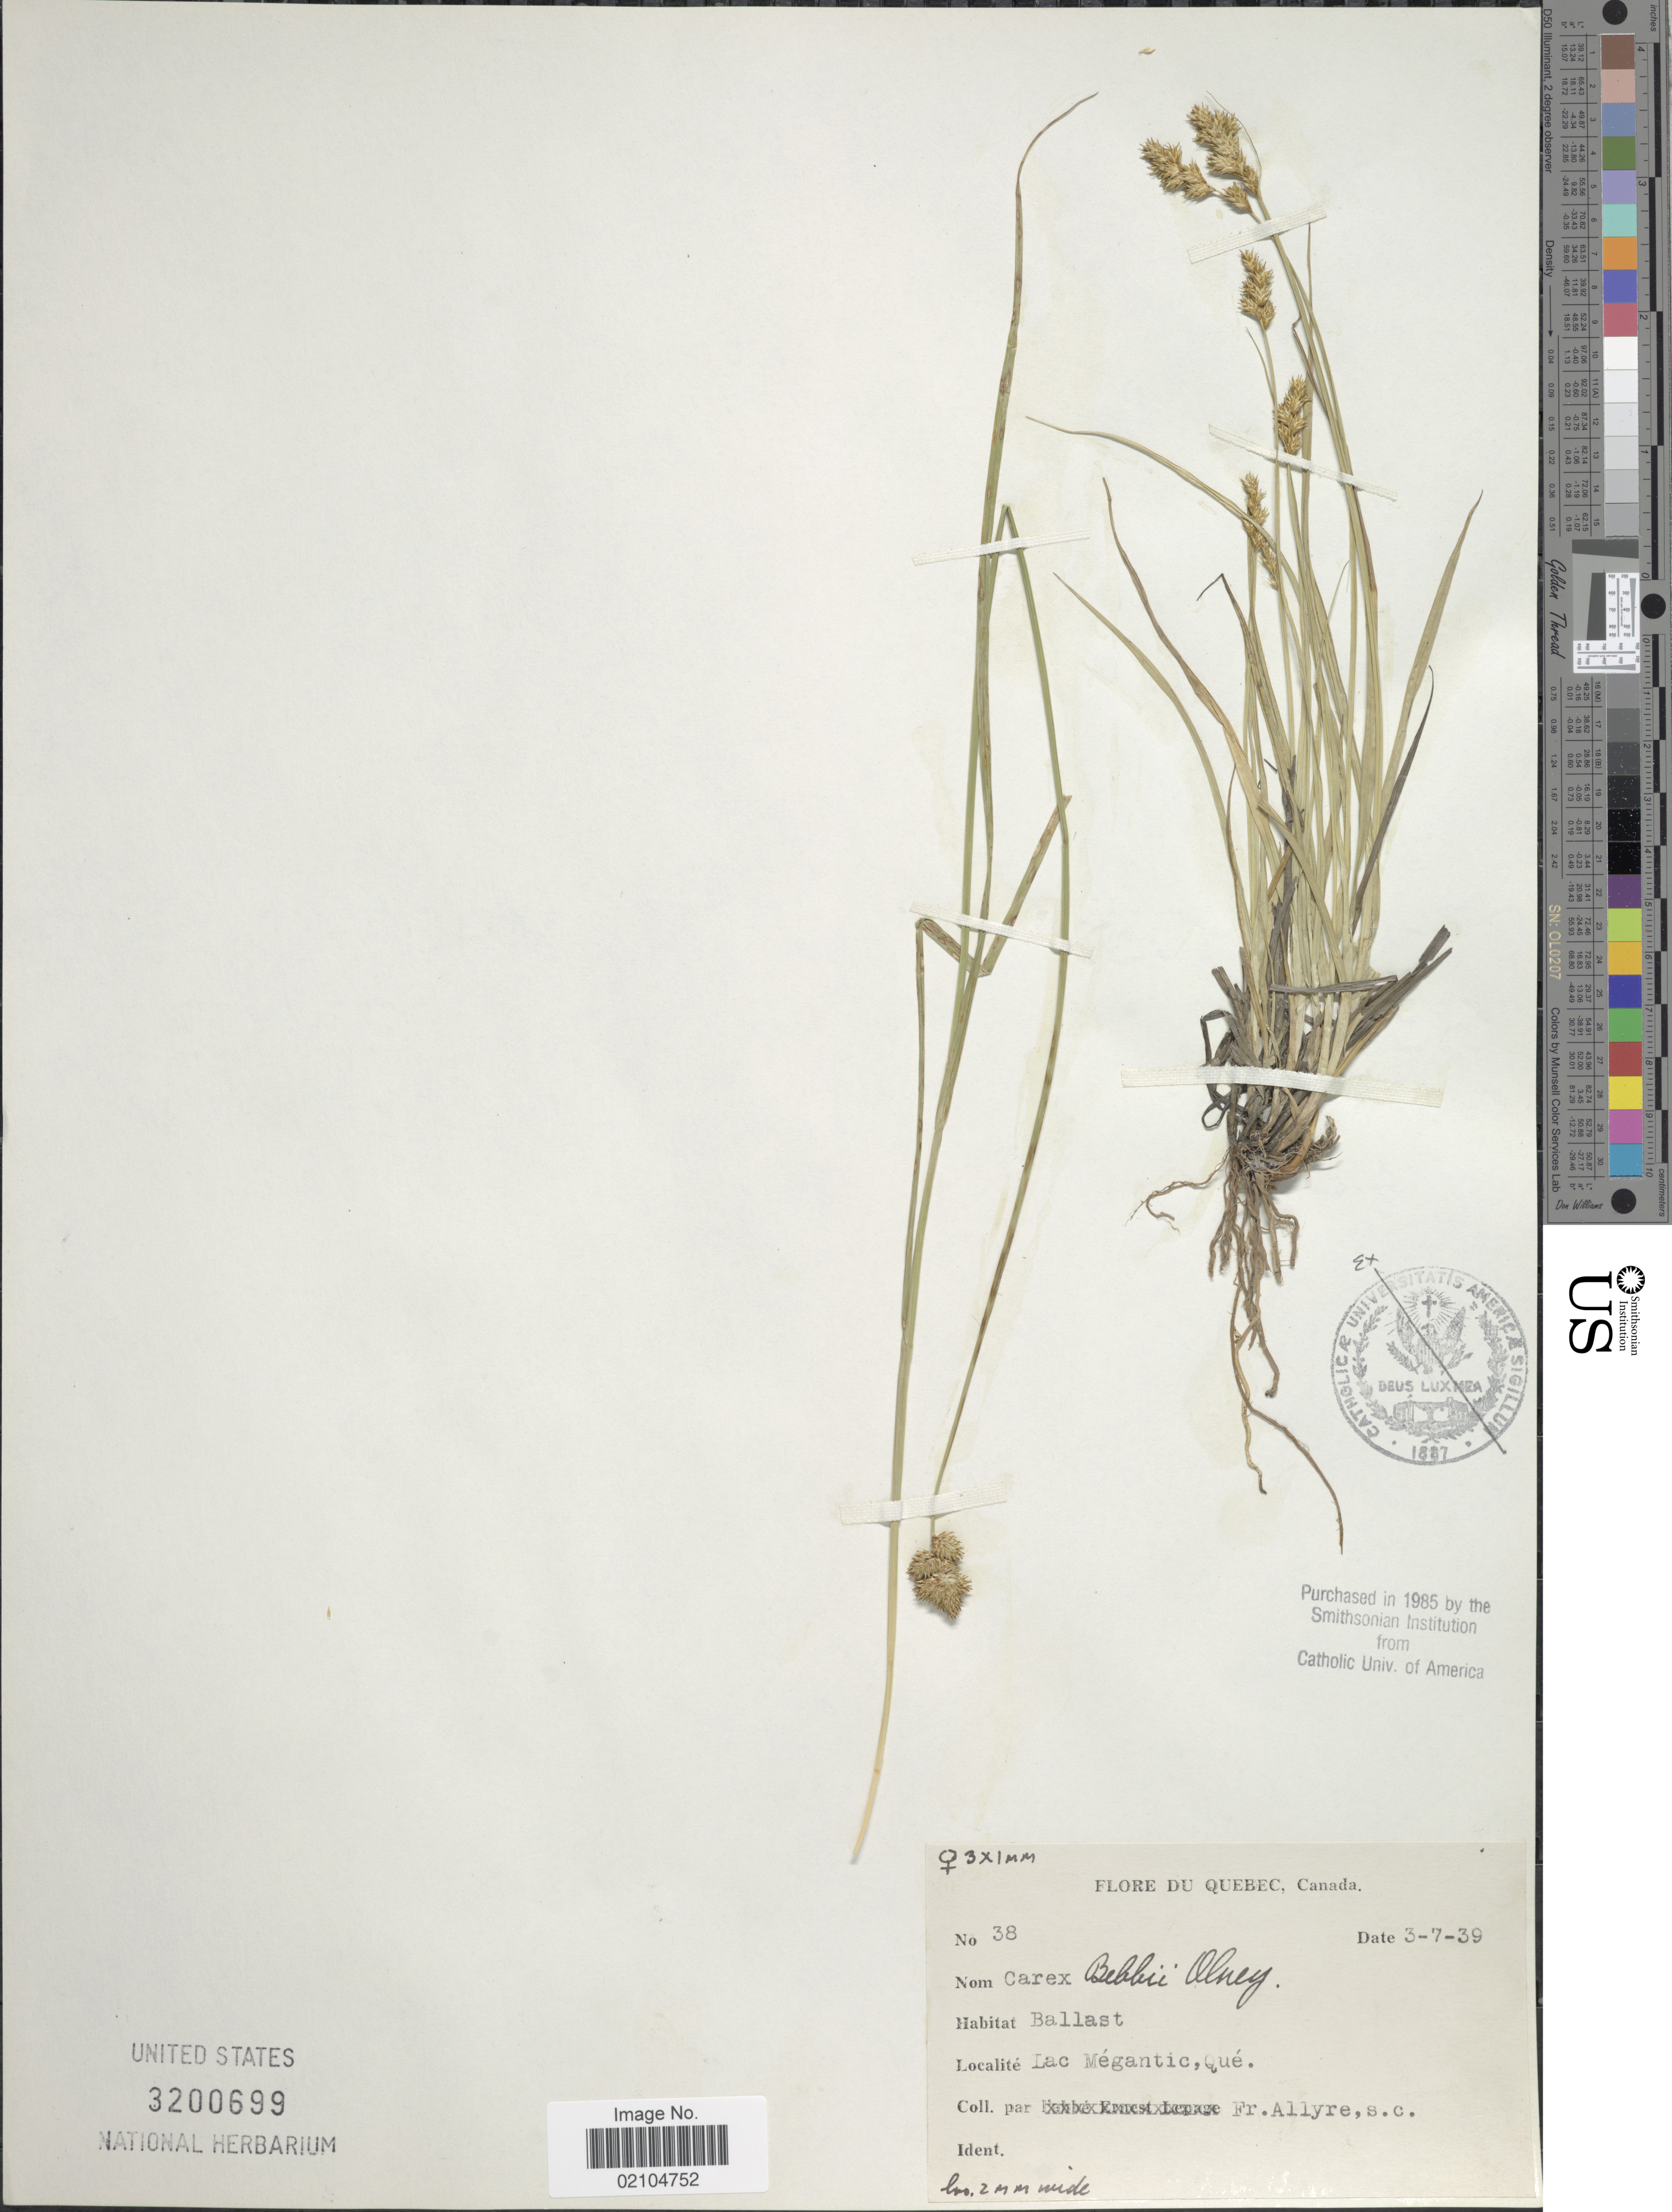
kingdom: Plantae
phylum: Tracheophyta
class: Liliopsida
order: Poales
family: Cyperaceae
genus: Carex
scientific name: Carex bebbii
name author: (L.H. Bailey) Olney ex Fernald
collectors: F. Allyre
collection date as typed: Transcribed d/m/y: 3/7/39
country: Canada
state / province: Quebec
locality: Lac Megantic, Que.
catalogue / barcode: US 3200699